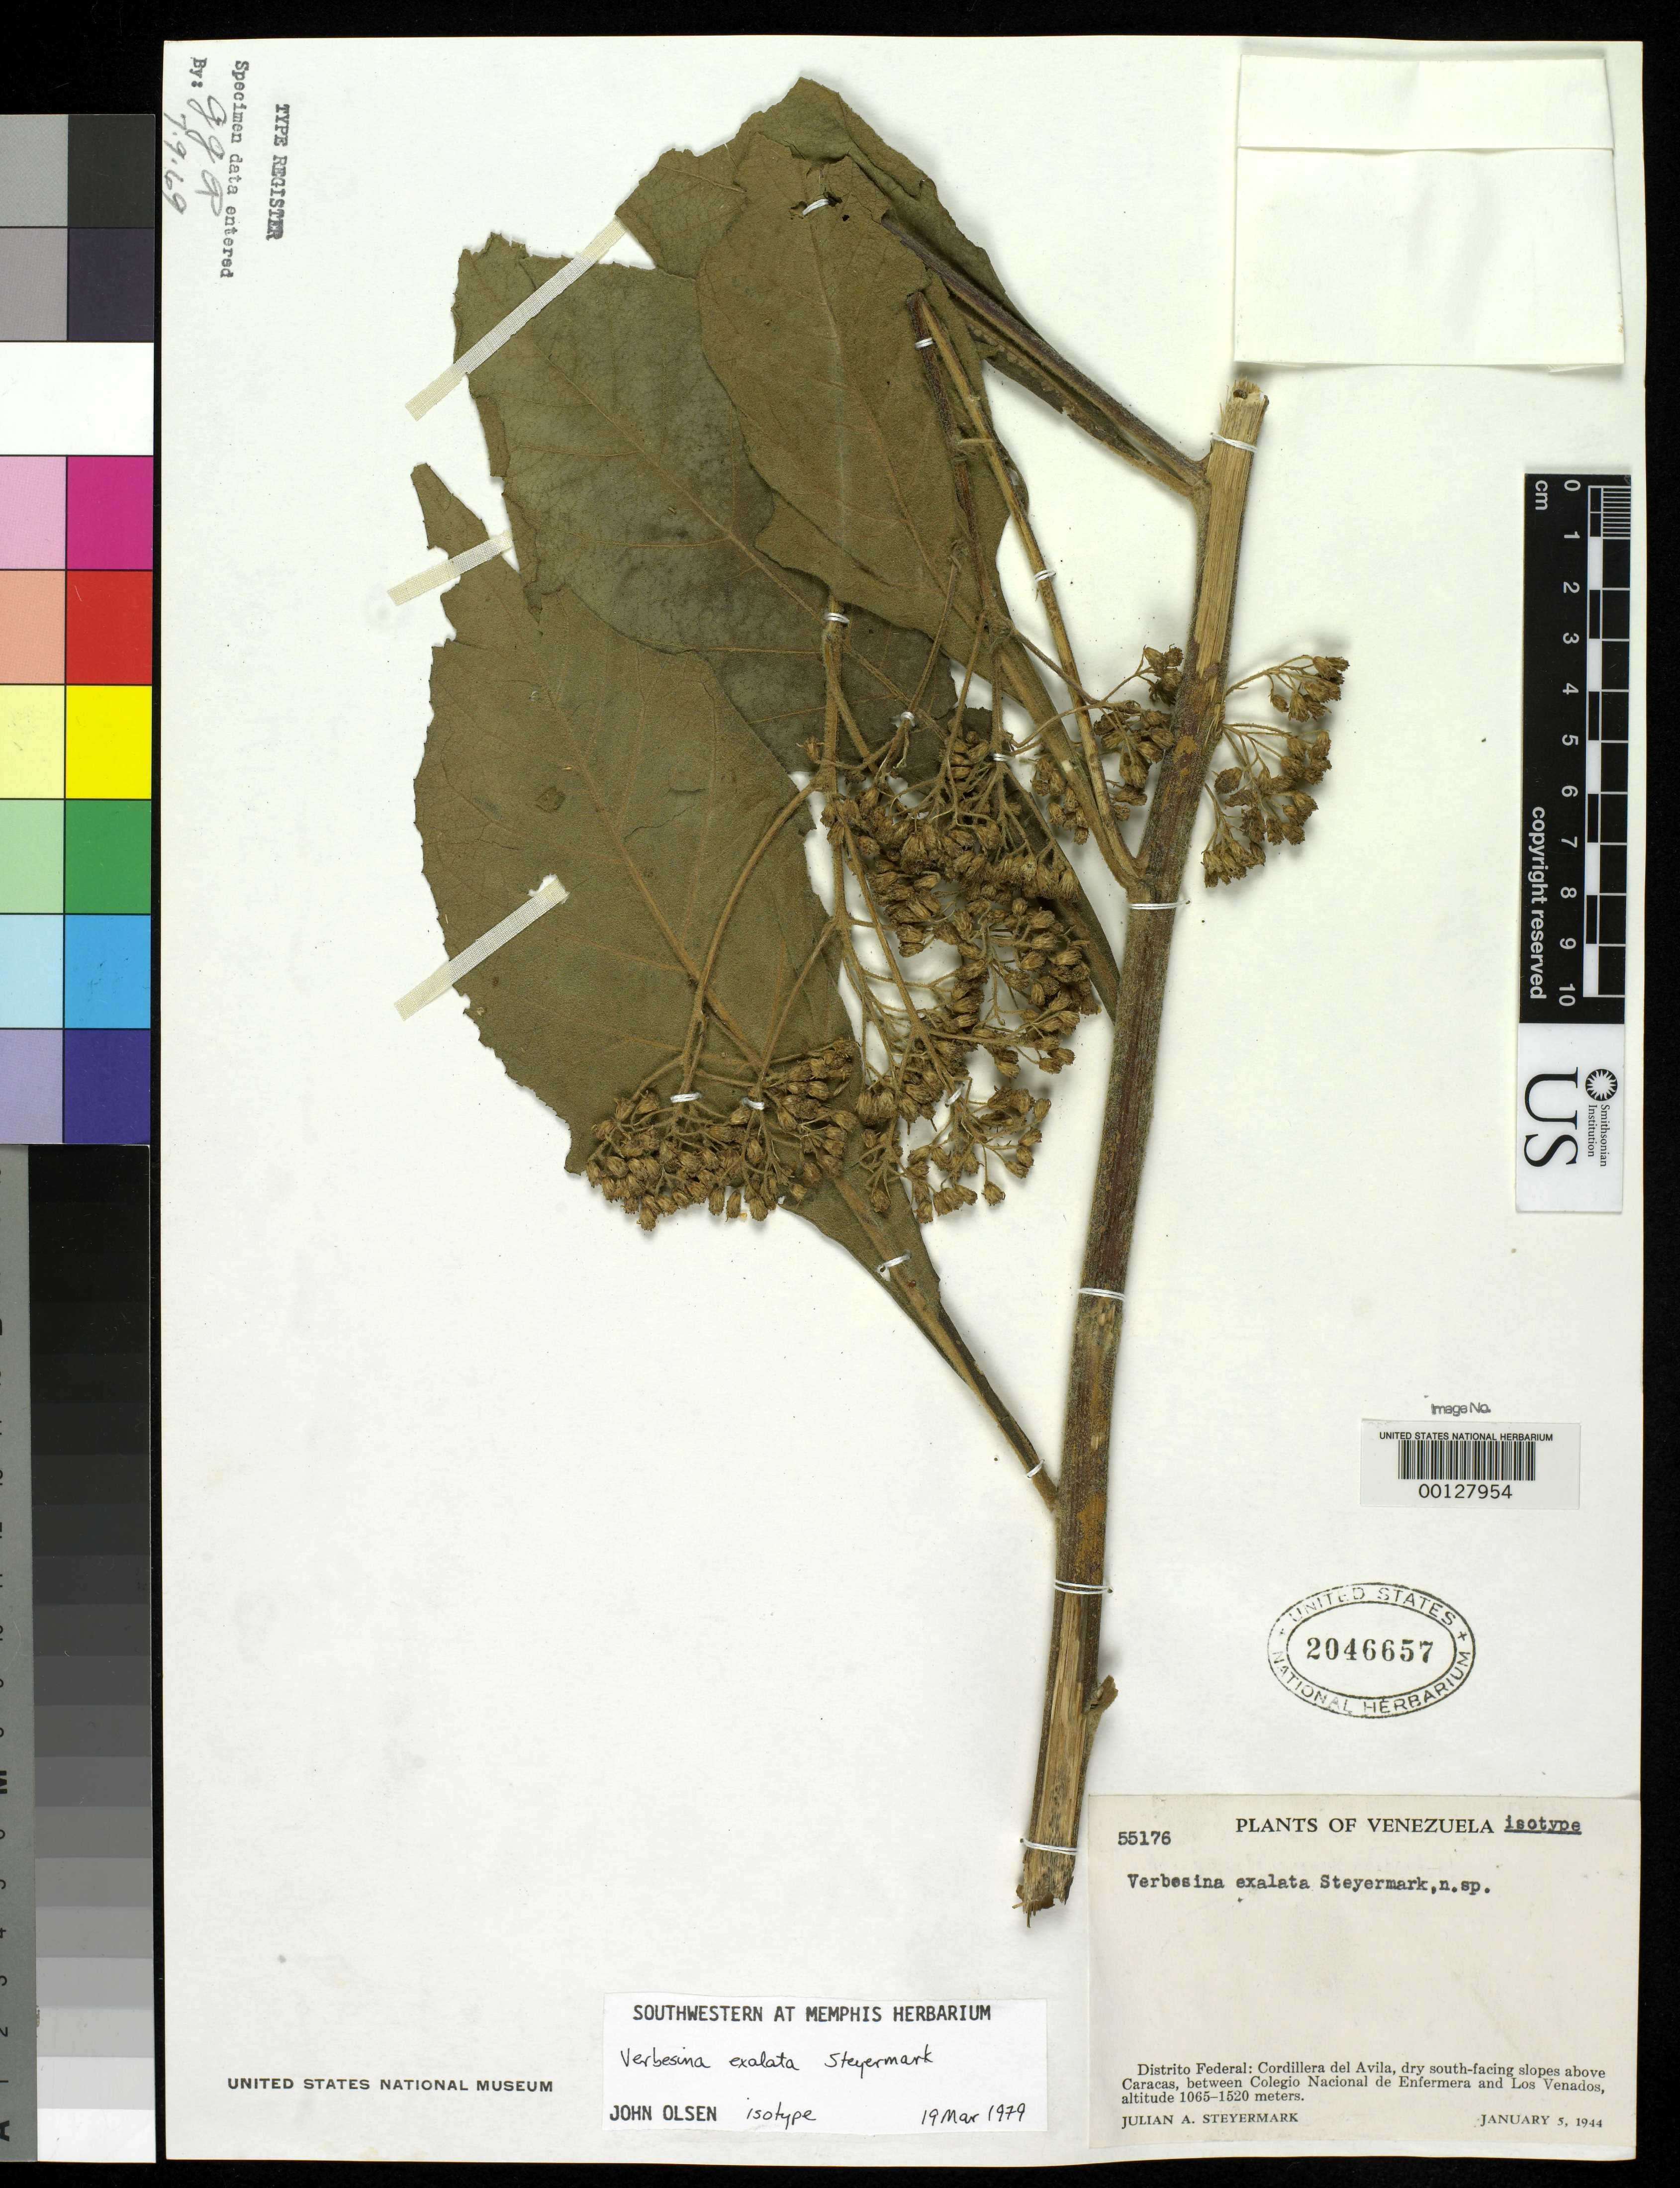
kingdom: Plantae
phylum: Tracheophyta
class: Magnoliopsida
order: Asterales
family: Asteraceae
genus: Verbesina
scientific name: Verbesina exalata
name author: Steyerm.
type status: Isotype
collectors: J. Steyermark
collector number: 55176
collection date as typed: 05 Jan 1944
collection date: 1944-01-05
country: Venezuela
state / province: Distrito Federal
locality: Caracas.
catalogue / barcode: US 2046657